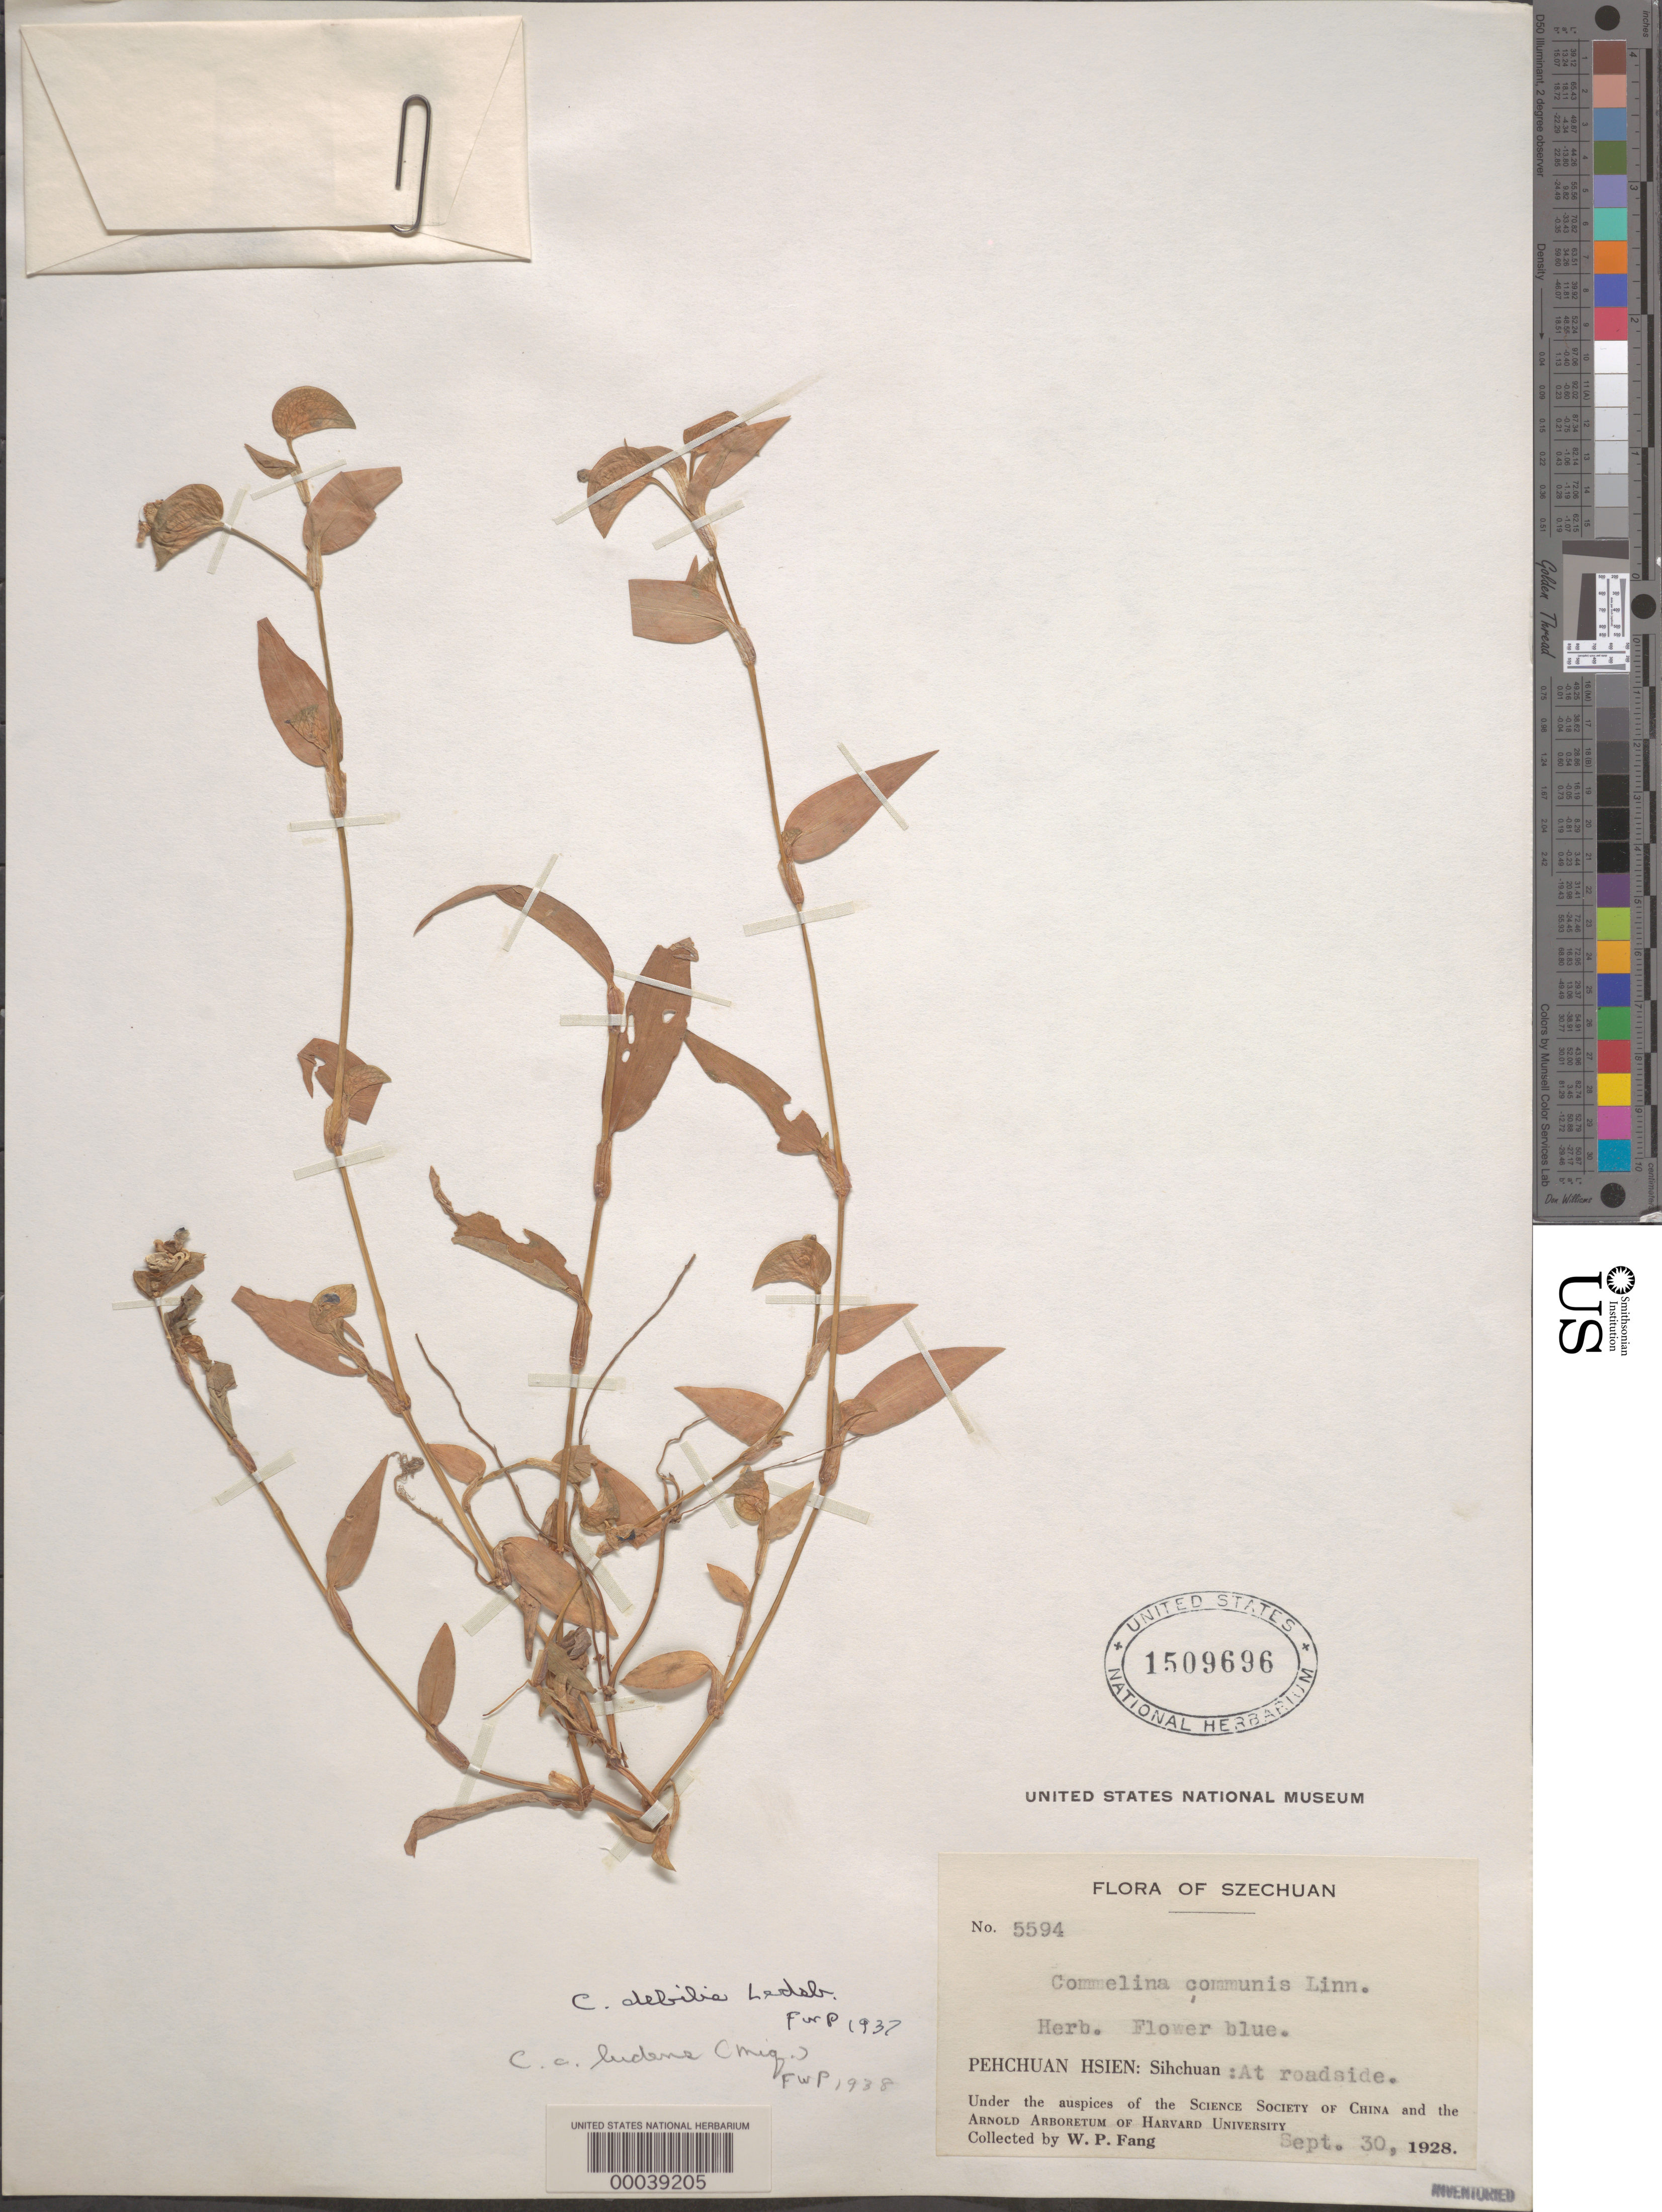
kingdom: Plantae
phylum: Tracheophyta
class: Liliopsida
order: Commelinales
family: Commelinaceae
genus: Commelina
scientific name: Commelina communis var. ludens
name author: (Miq.) C.B. Clarke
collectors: W. P. Fang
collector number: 5594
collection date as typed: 30 Sep 1928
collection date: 1928-09-30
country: China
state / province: Sichuan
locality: Sihchuan; pehchuan hsien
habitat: Roadside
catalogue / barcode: US 1509696